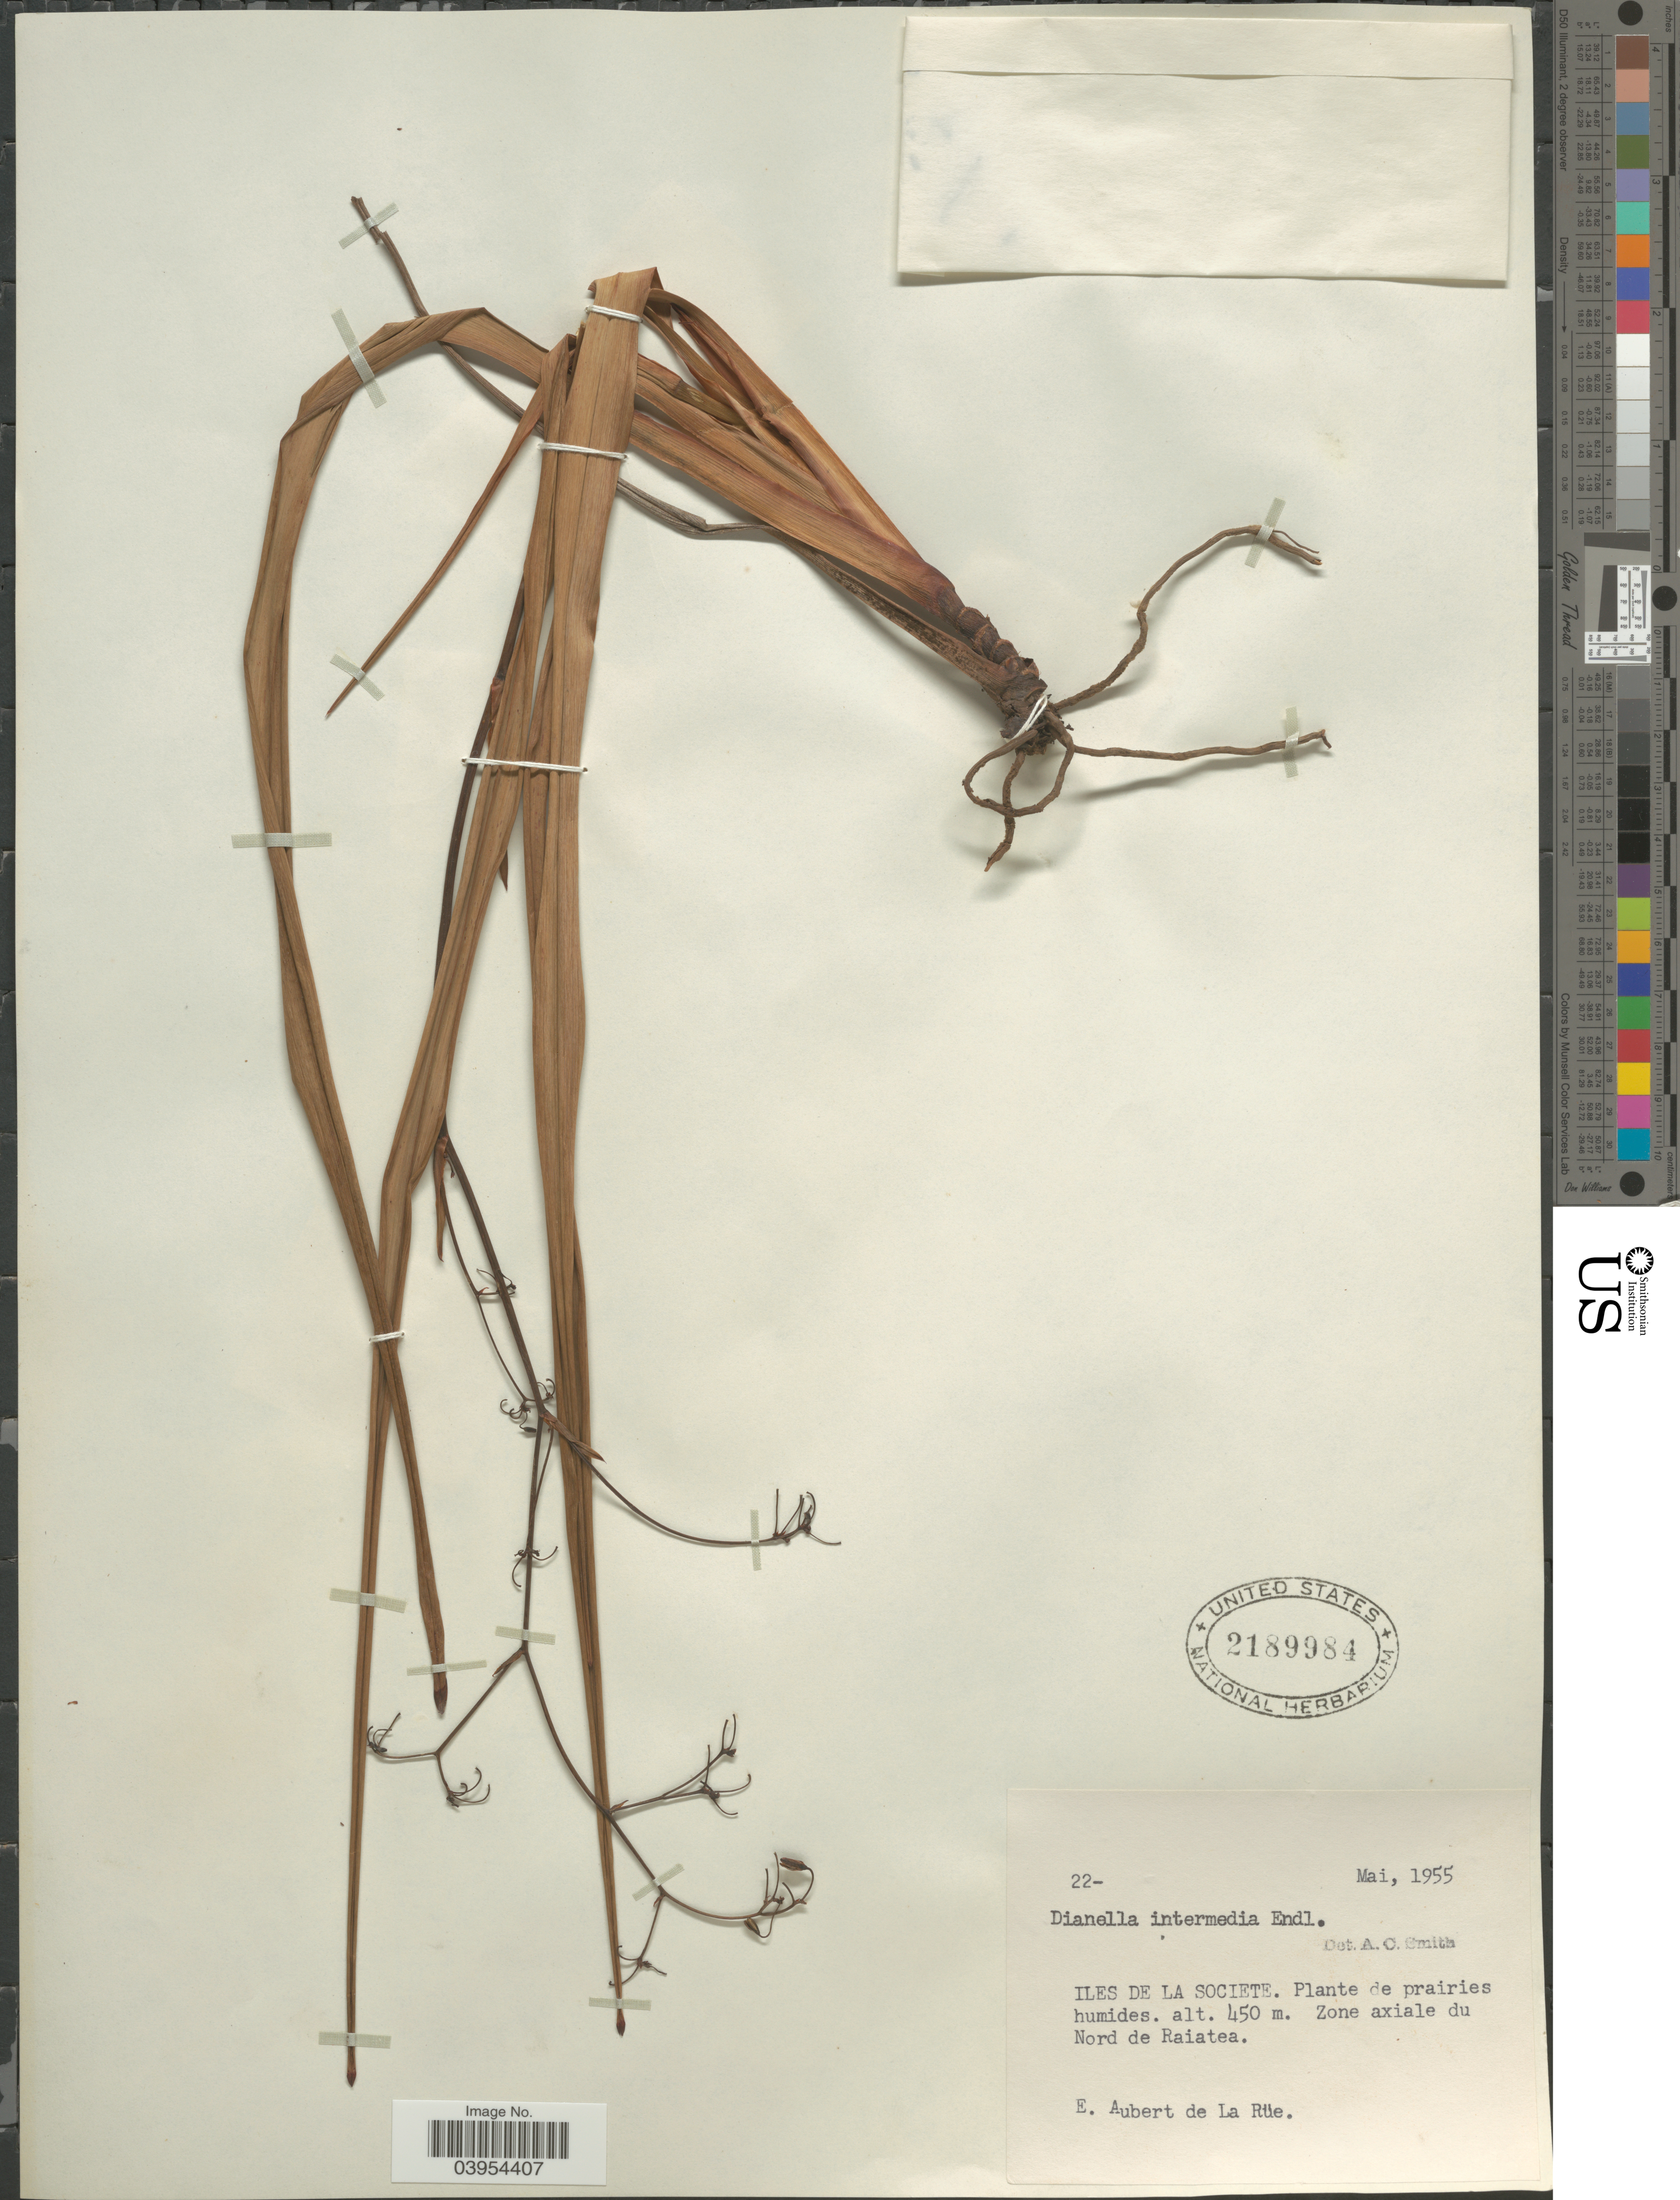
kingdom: Plantae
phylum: Tracheophyta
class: Liliopsida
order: Asparagales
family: Asphodelaceae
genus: Dianella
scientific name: Dianella intermedia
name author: Endl.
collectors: E. Aubert de La Rüe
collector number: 22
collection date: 1955-05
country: French Polynesia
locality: Iles de la Societe. Zone axiale du Nord de Raiatea.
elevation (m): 450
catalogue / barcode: US 2189984